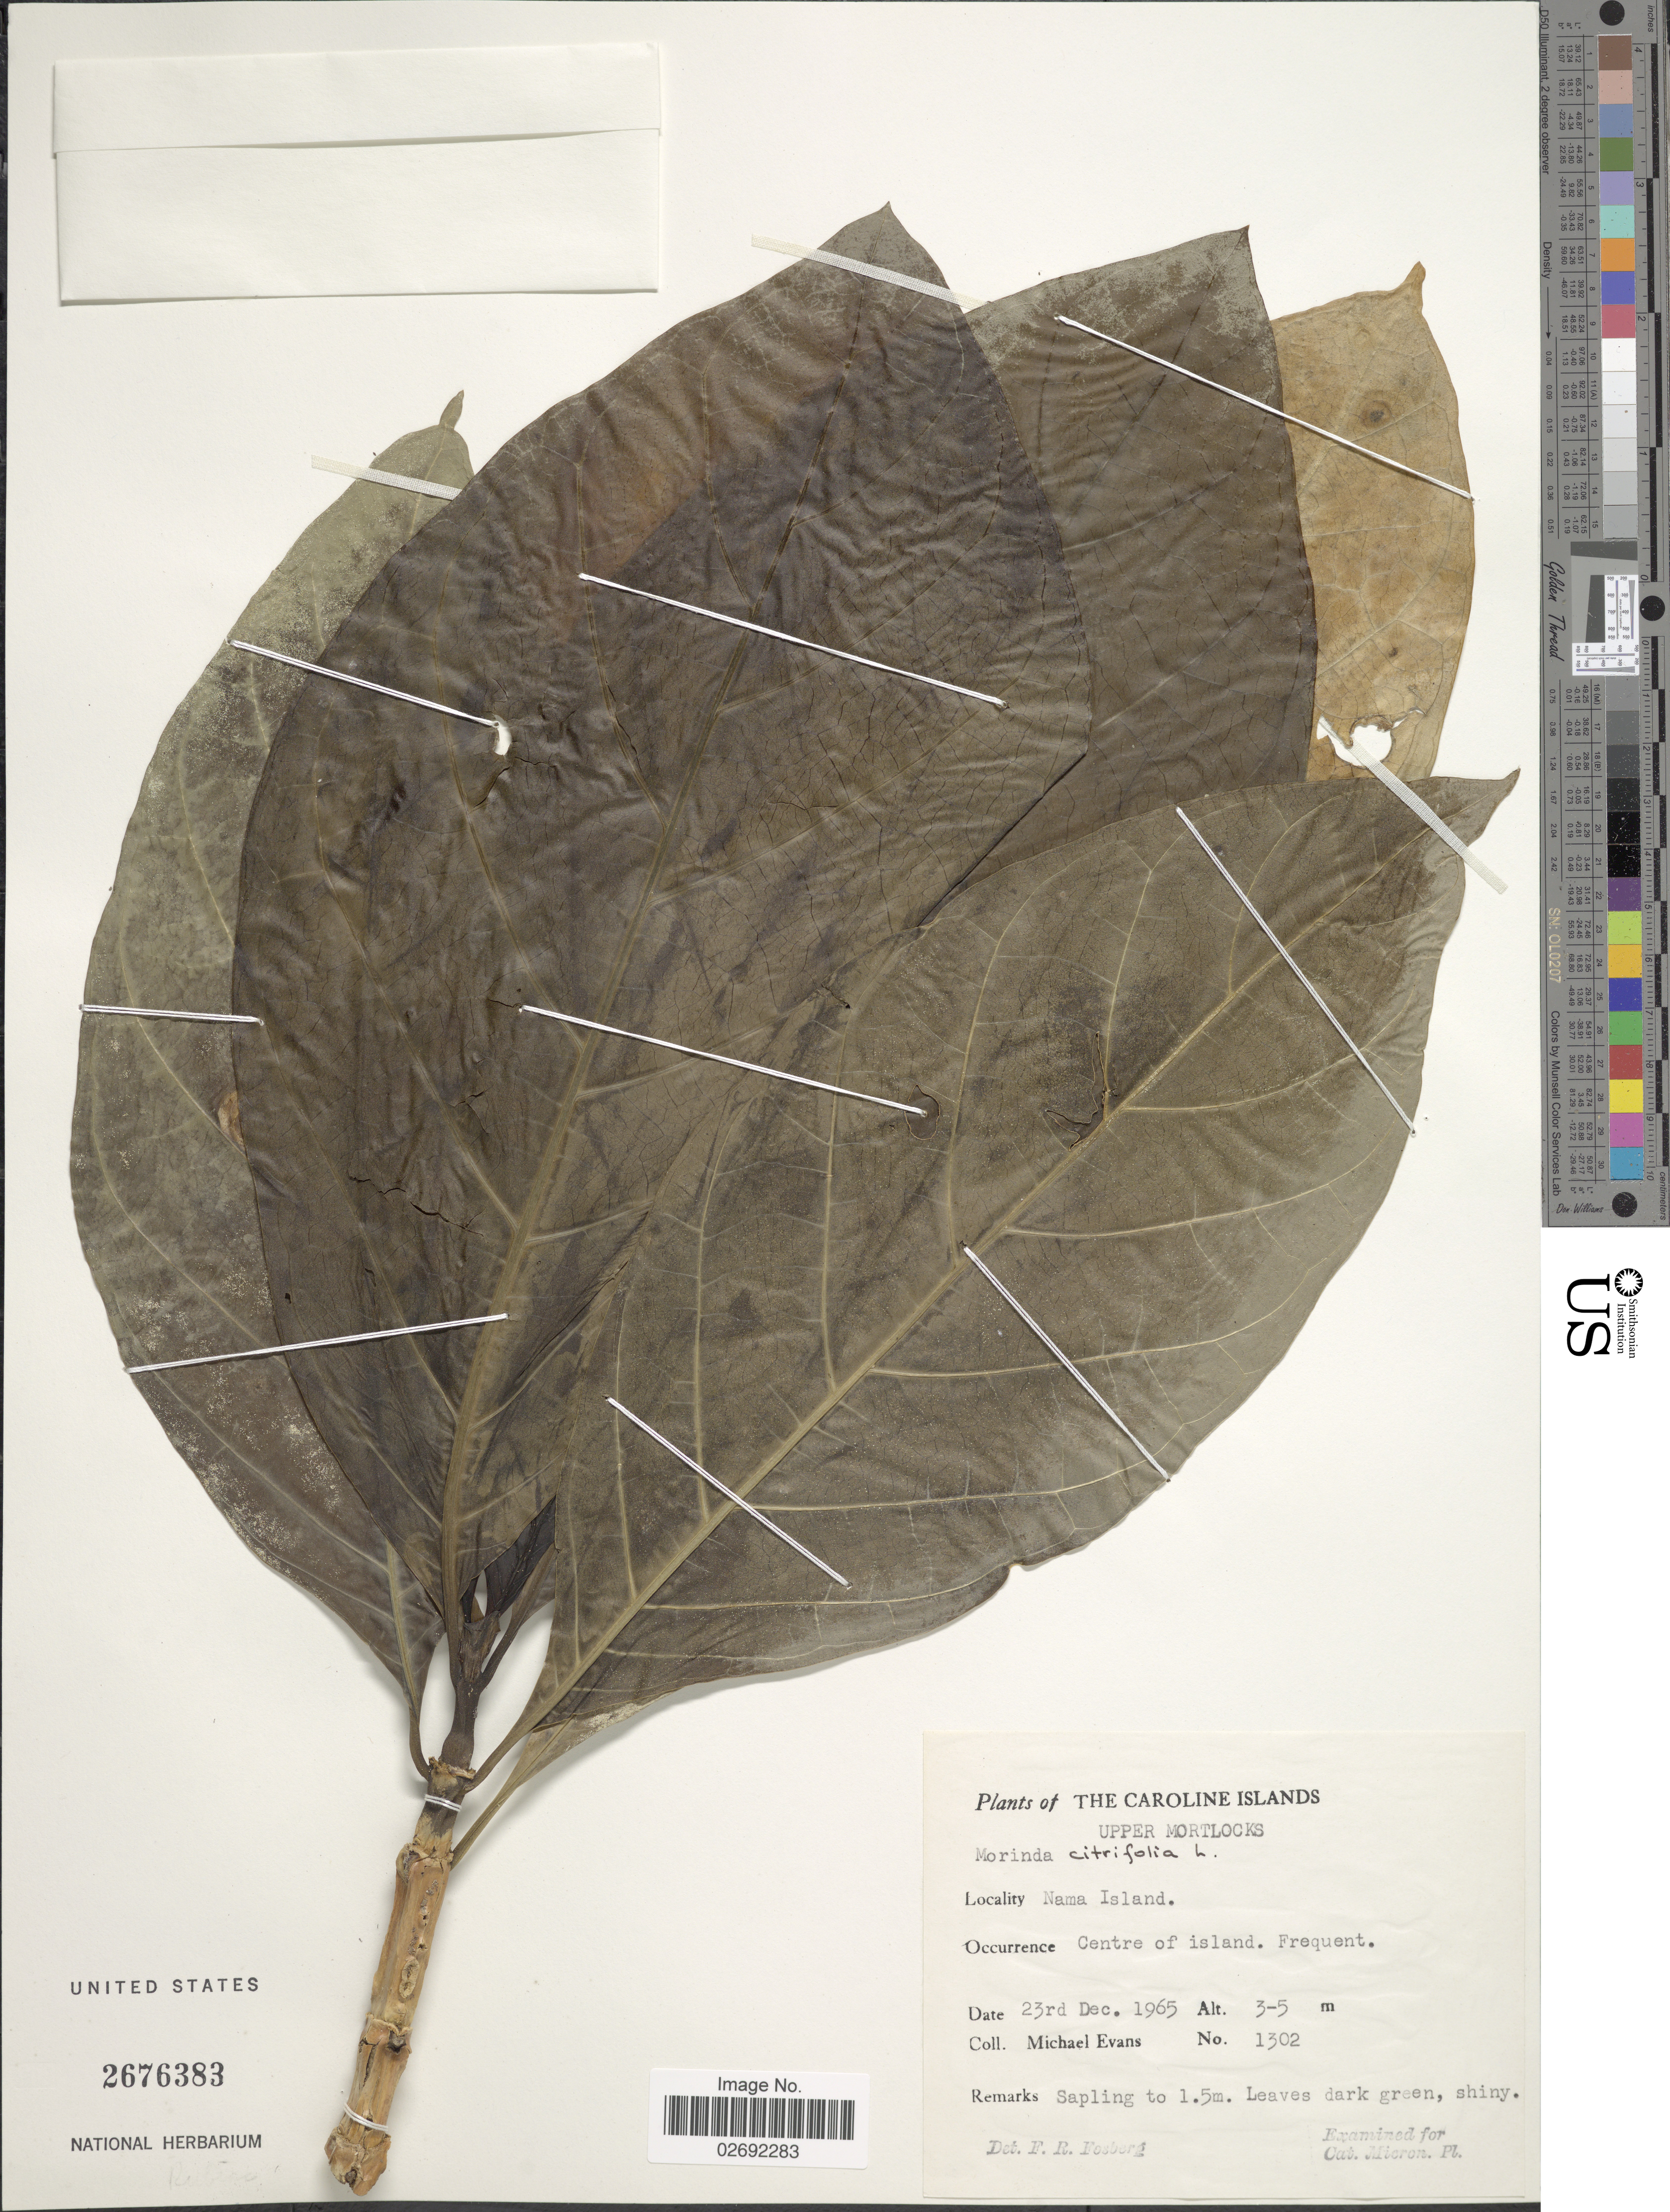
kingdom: Plantae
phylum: Tracheophyta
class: Magnoliopsida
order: Gentianales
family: Rubiaceae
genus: Morinda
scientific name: Morinda citrifolia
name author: L.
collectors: M. Evans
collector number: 1302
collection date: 1965-12-23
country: Micronesia, Federated States of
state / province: Truk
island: Nama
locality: Caroline Islands. Upper Mortlocks, Nama Island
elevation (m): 3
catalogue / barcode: US 2676383